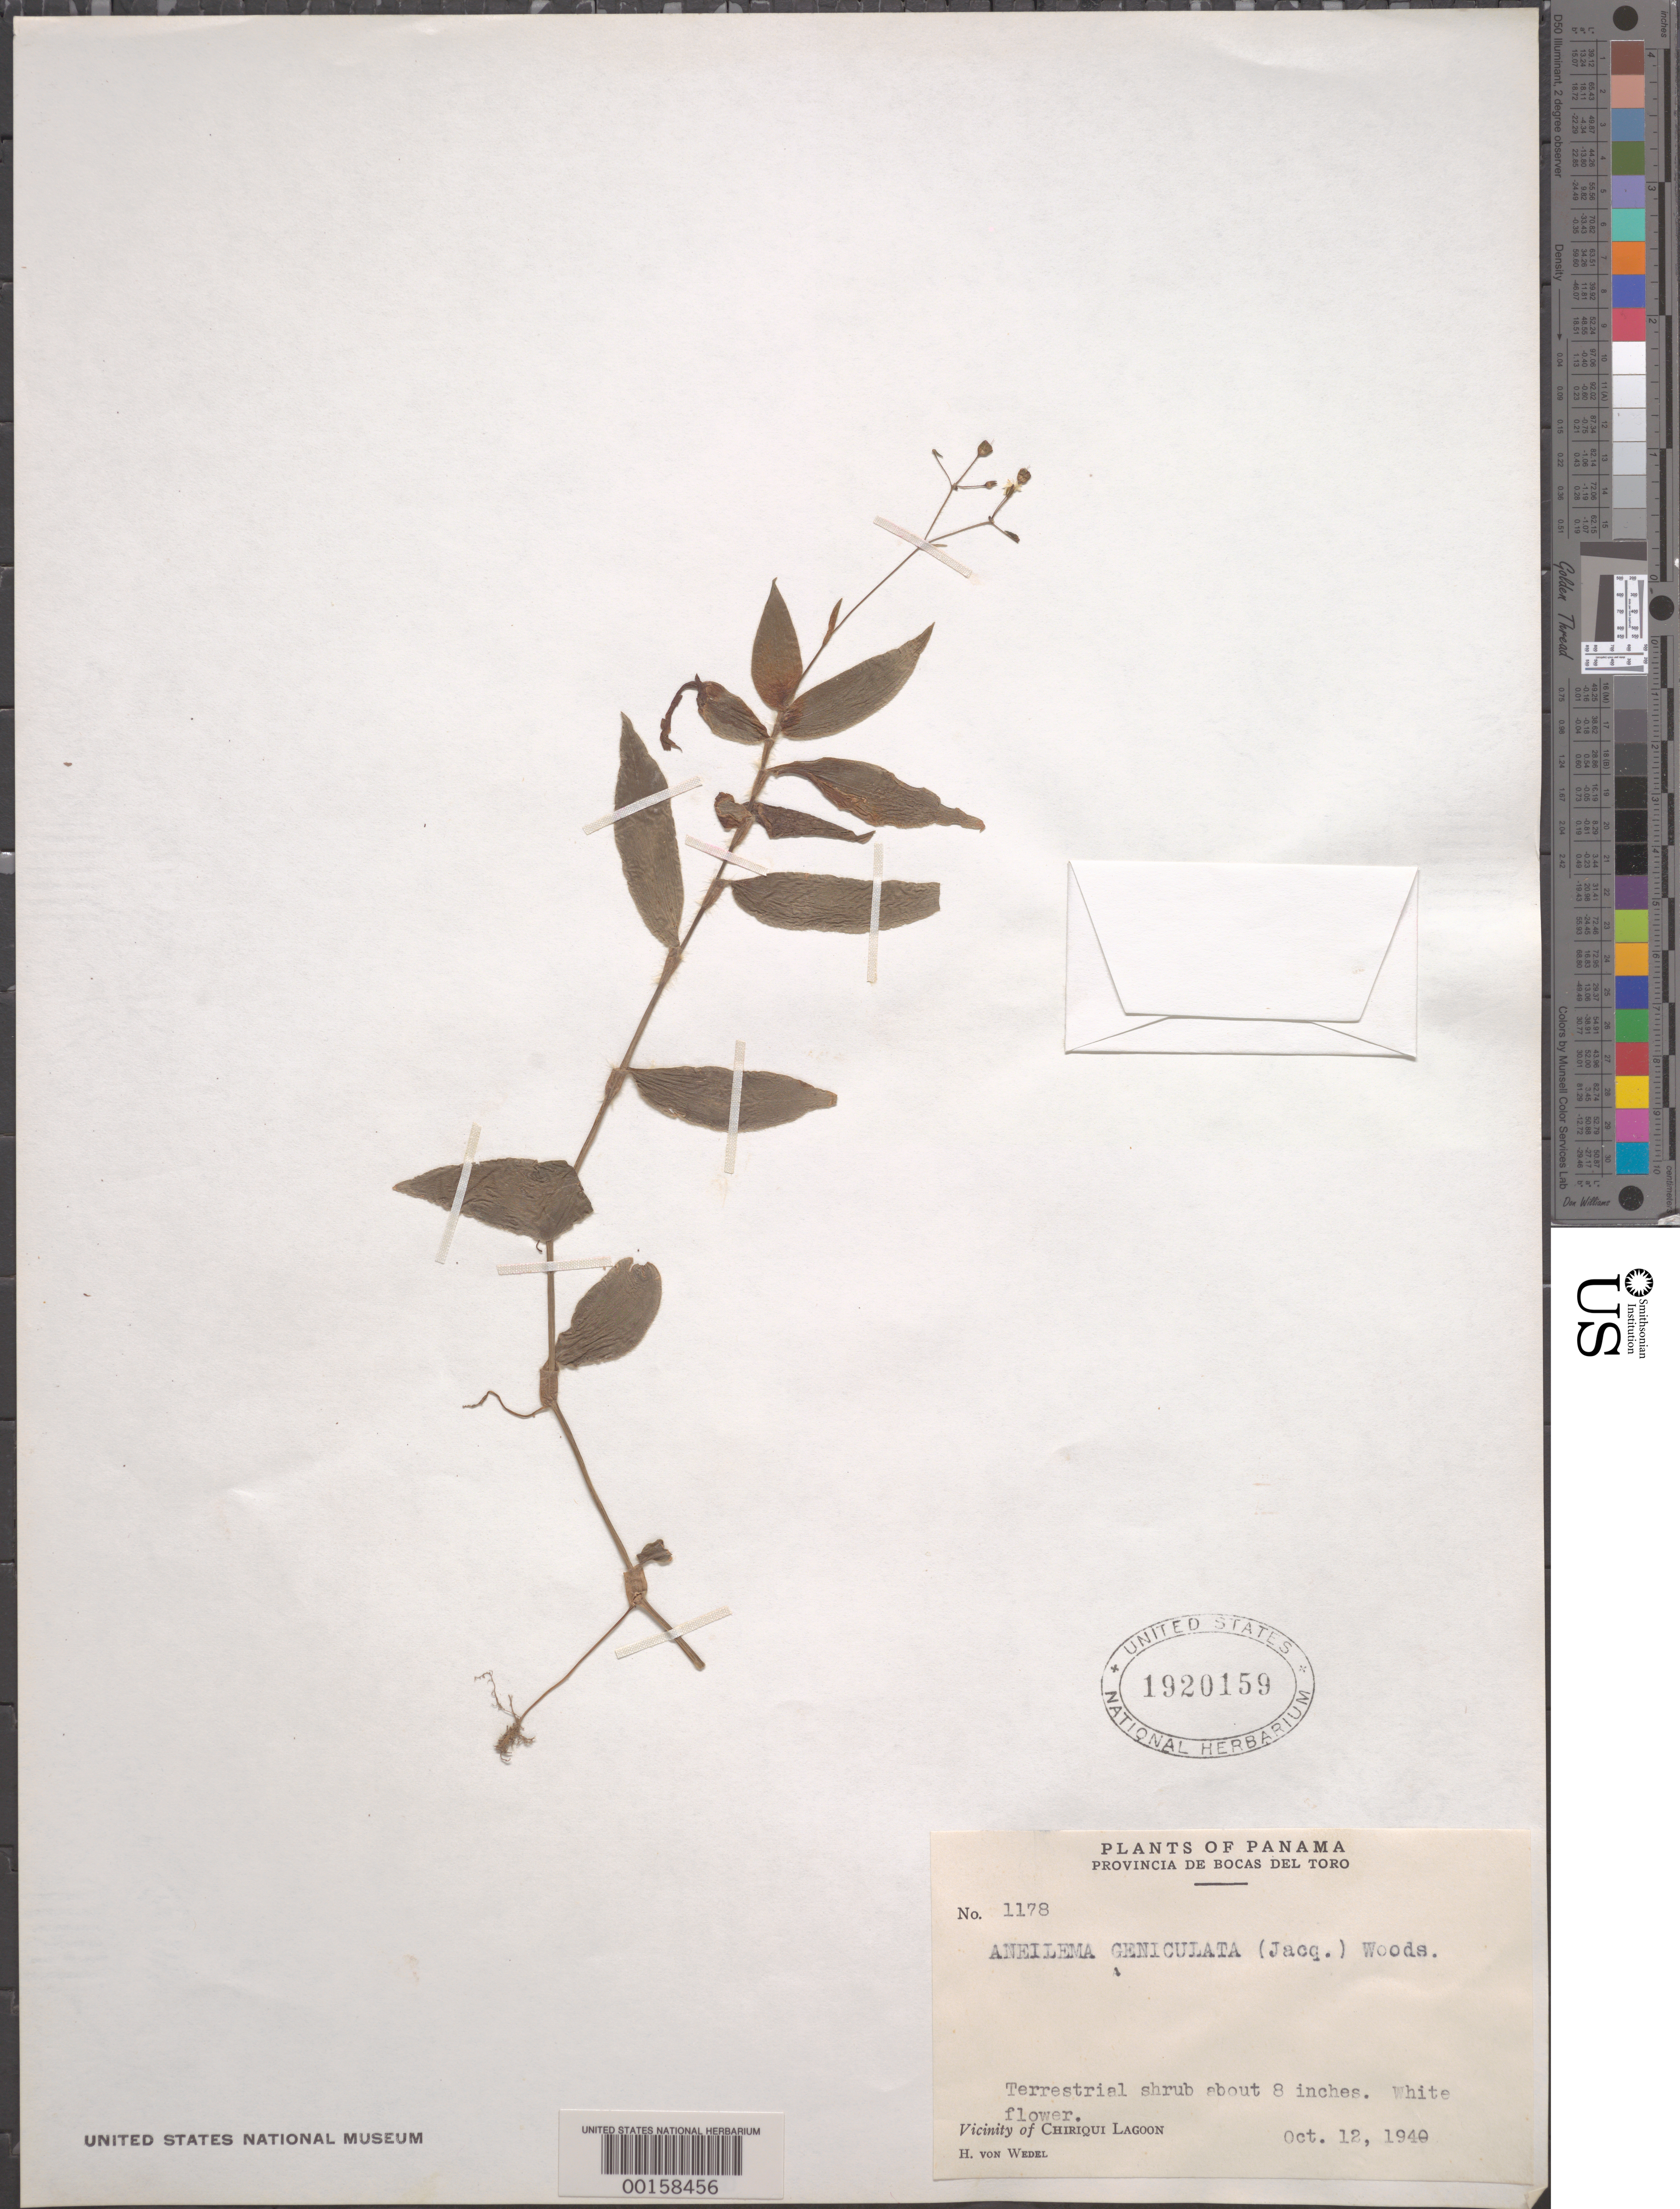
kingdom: Plantae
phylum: Tracheophyta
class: Liliopsida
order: Commelinales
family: Commelinaceae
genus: Gibasis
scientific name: Gibasis geniculata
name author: (Jacq.) Rohweder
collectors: H. von Wedel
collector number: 1178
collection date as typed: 12 Oct 1940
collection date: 1940-10-12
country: Panama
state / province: Bocas del Toro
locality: Near Chiriquí Lagoon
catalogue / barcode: US 1920159